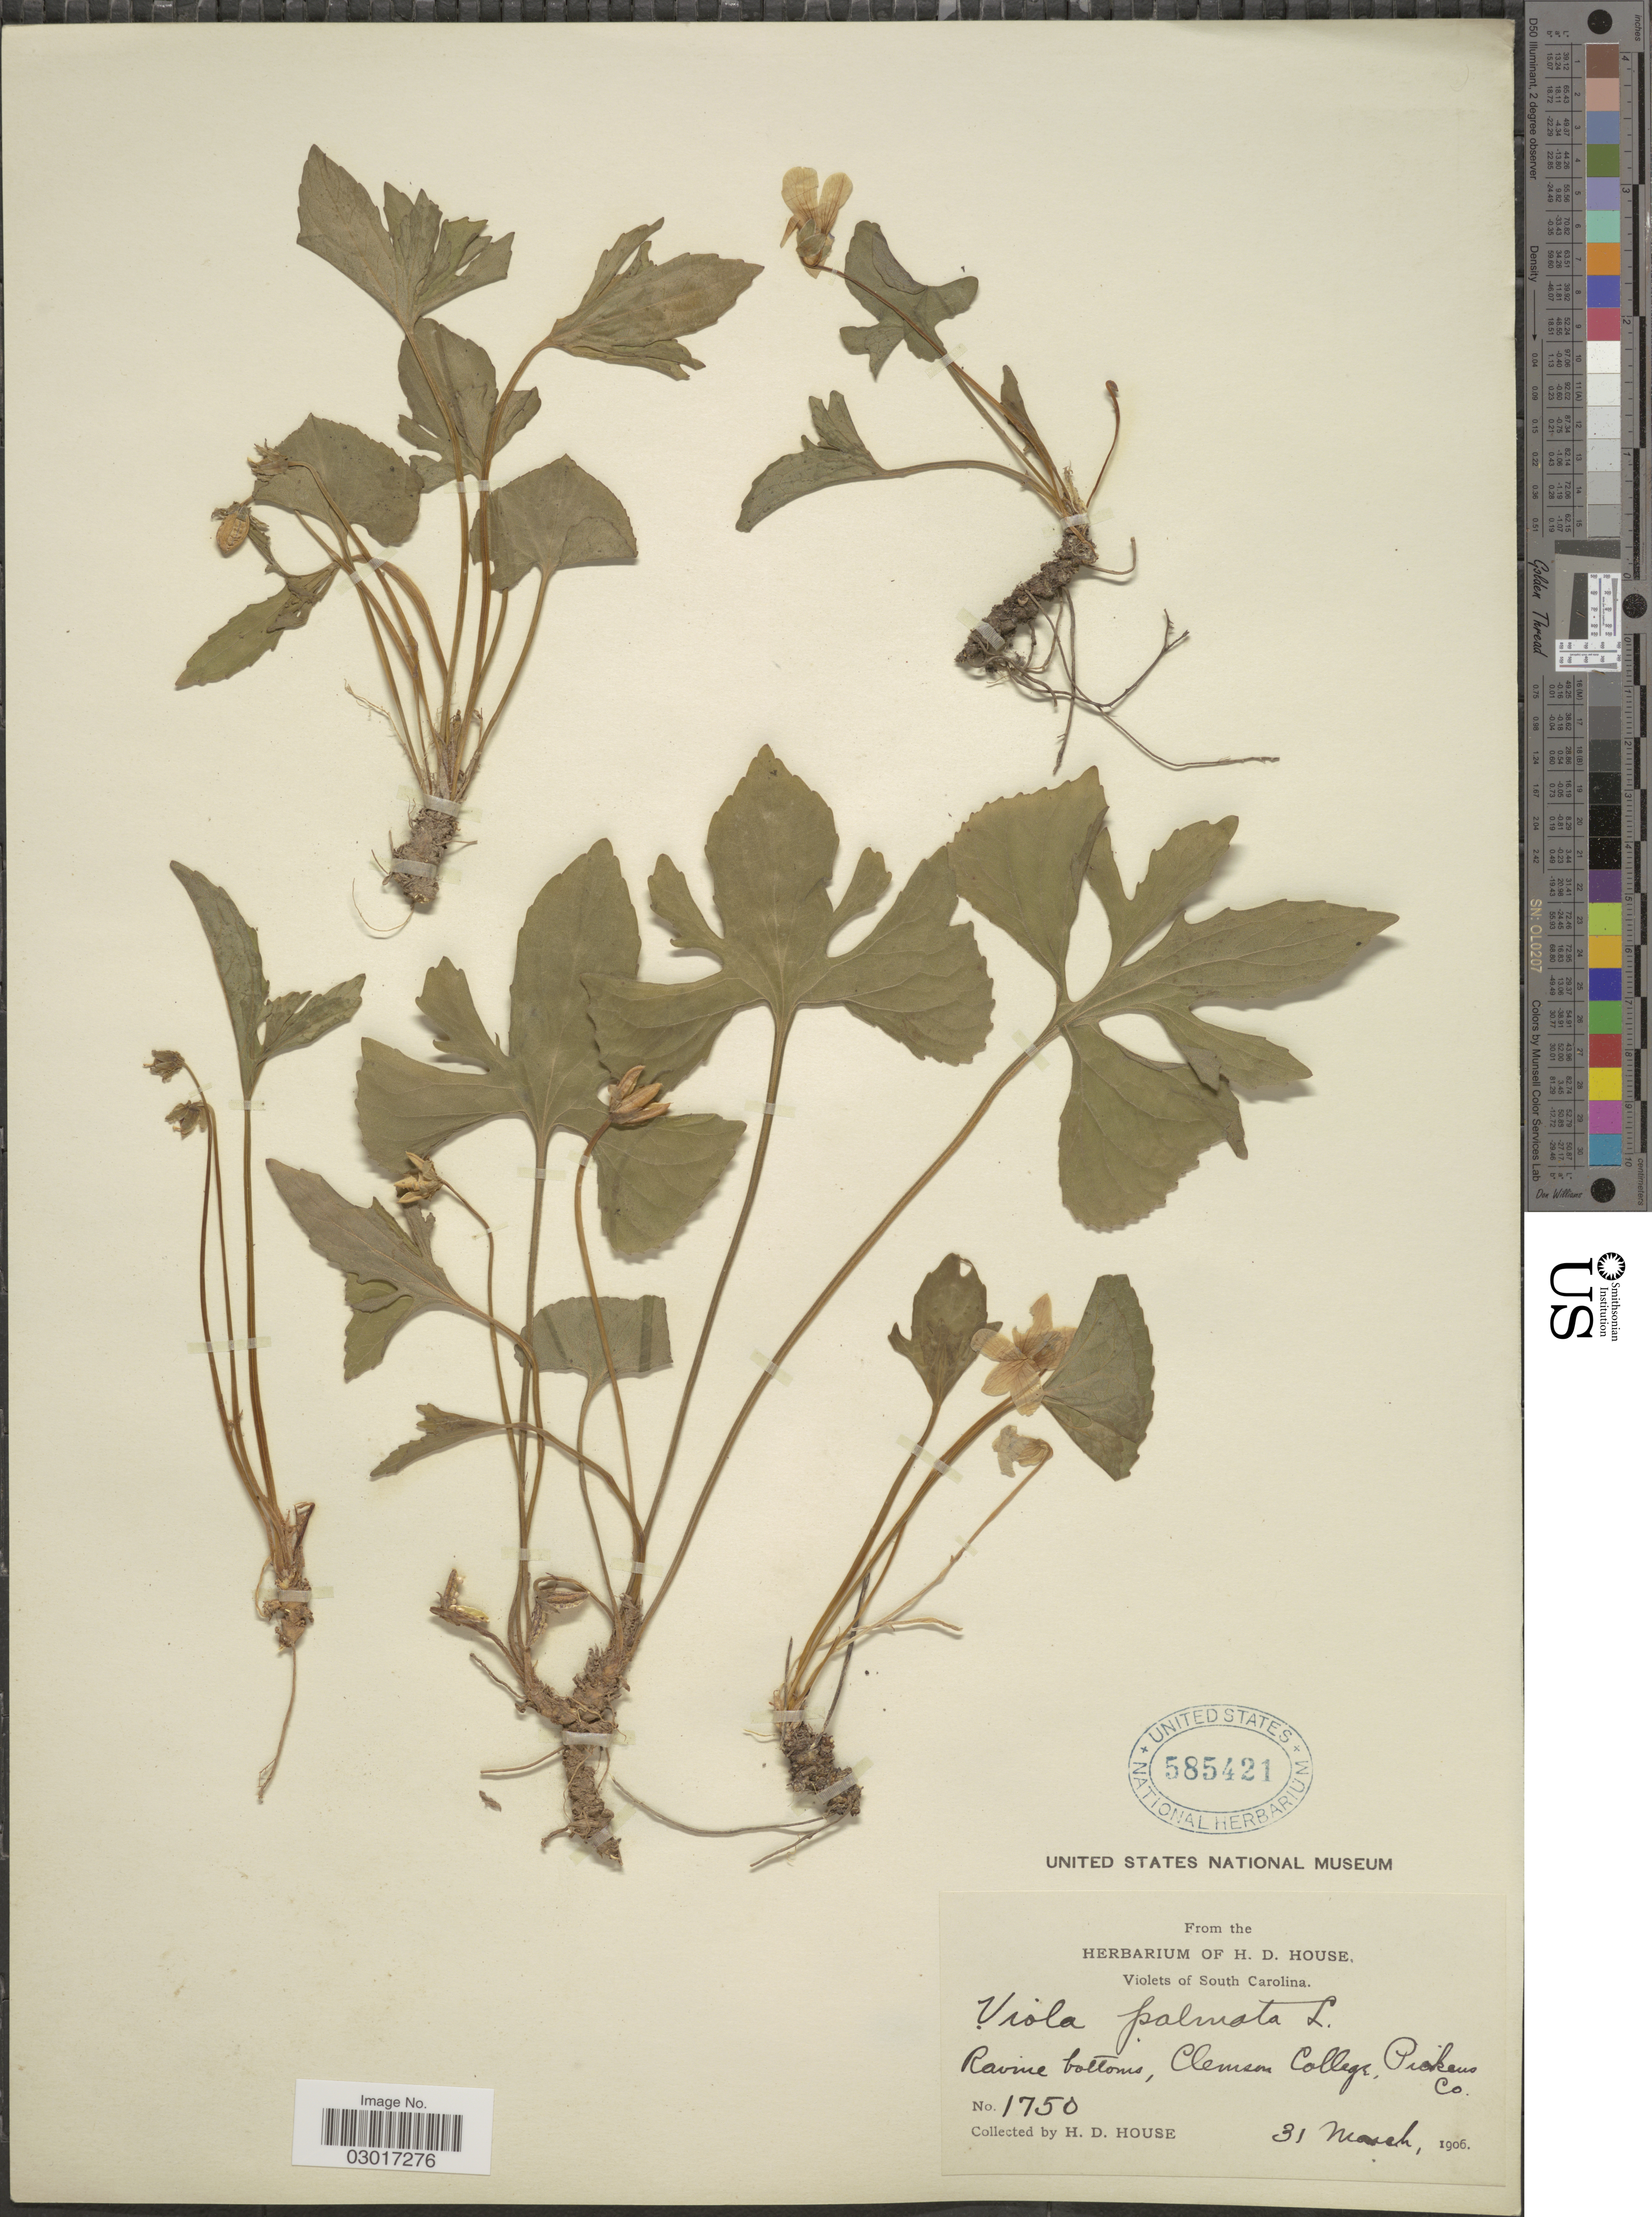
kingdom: Plantae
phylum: Tracheophyta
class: Magnoliopsida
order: Malpighiales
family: Violaceae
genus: Viola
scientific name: Viola triloba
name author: Schwein.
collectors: H. D. House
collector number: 1750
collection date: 1906-03-31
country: United States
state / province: South Carolina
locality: Clemson College, Pickens Co.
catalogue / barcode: US 585421